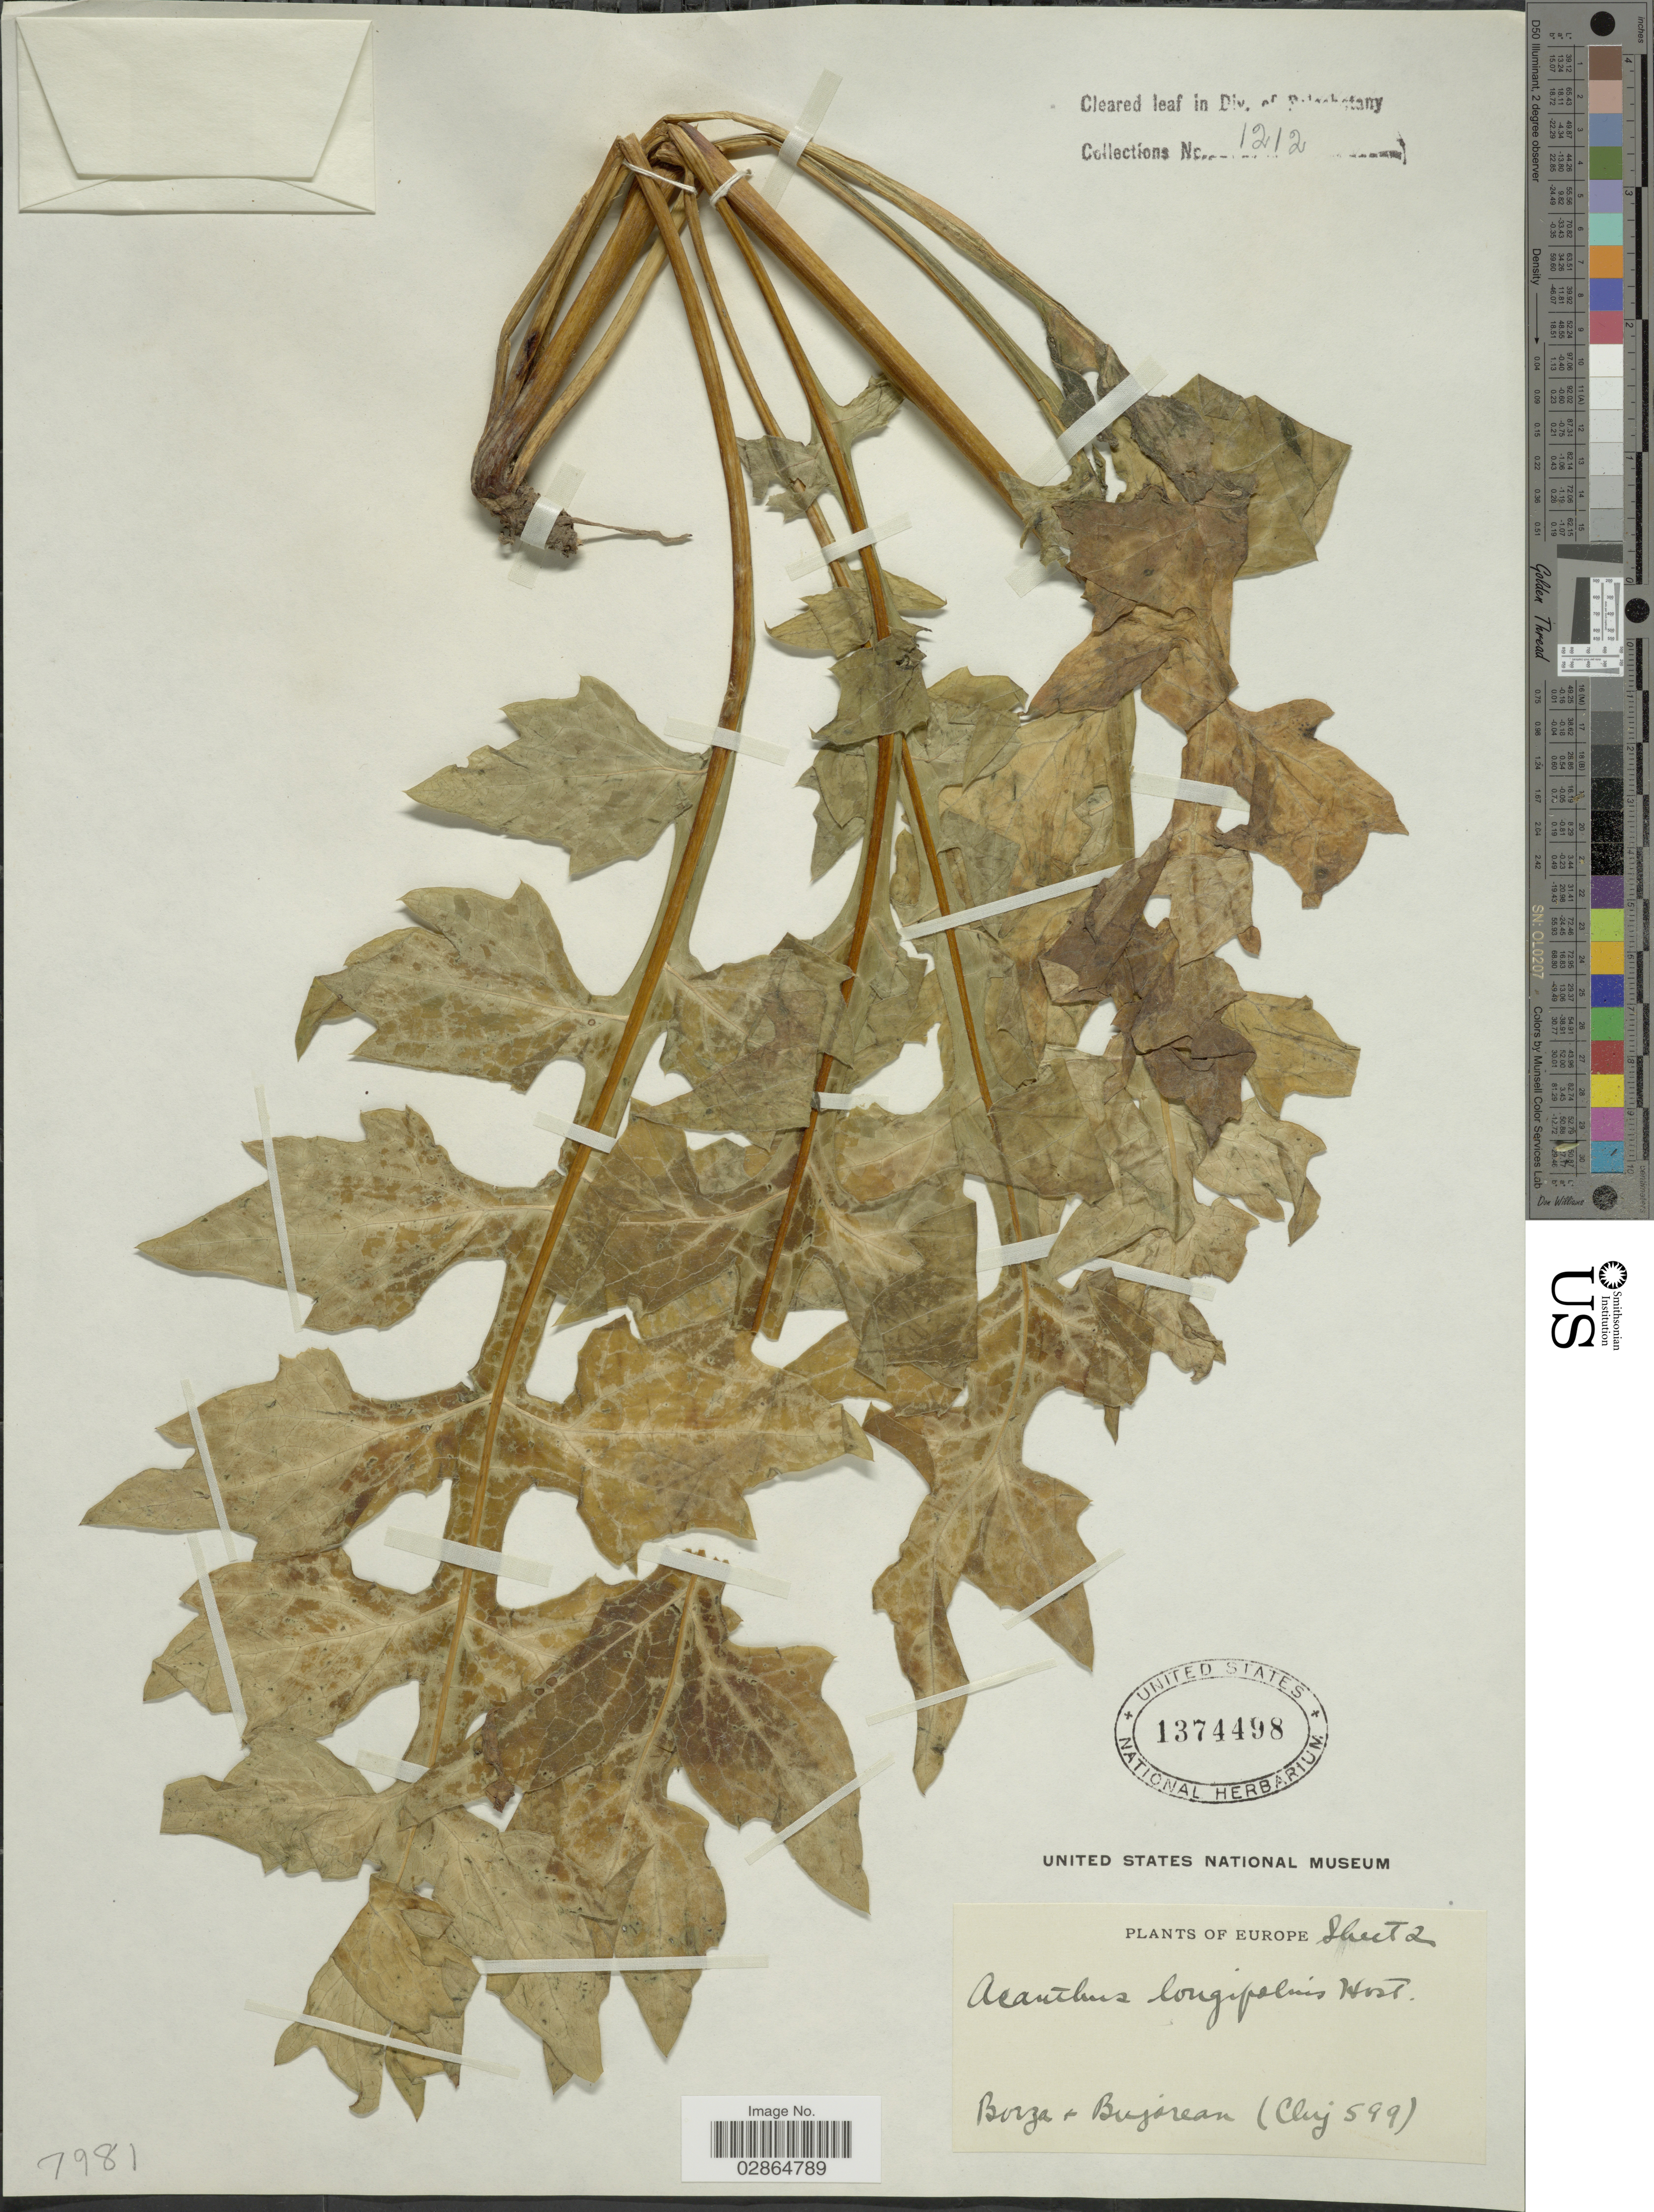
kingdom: Plantae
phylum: Tracheophyta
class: Magnoliopsida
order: Lamiales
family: Acanthaceae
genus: Acanthus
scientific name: Acanthus longifolius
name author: Poir.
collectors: A. Borza & G. Bujorean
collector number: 599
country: Romania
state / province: Cluj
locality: Europe.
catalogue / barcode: US 1374498